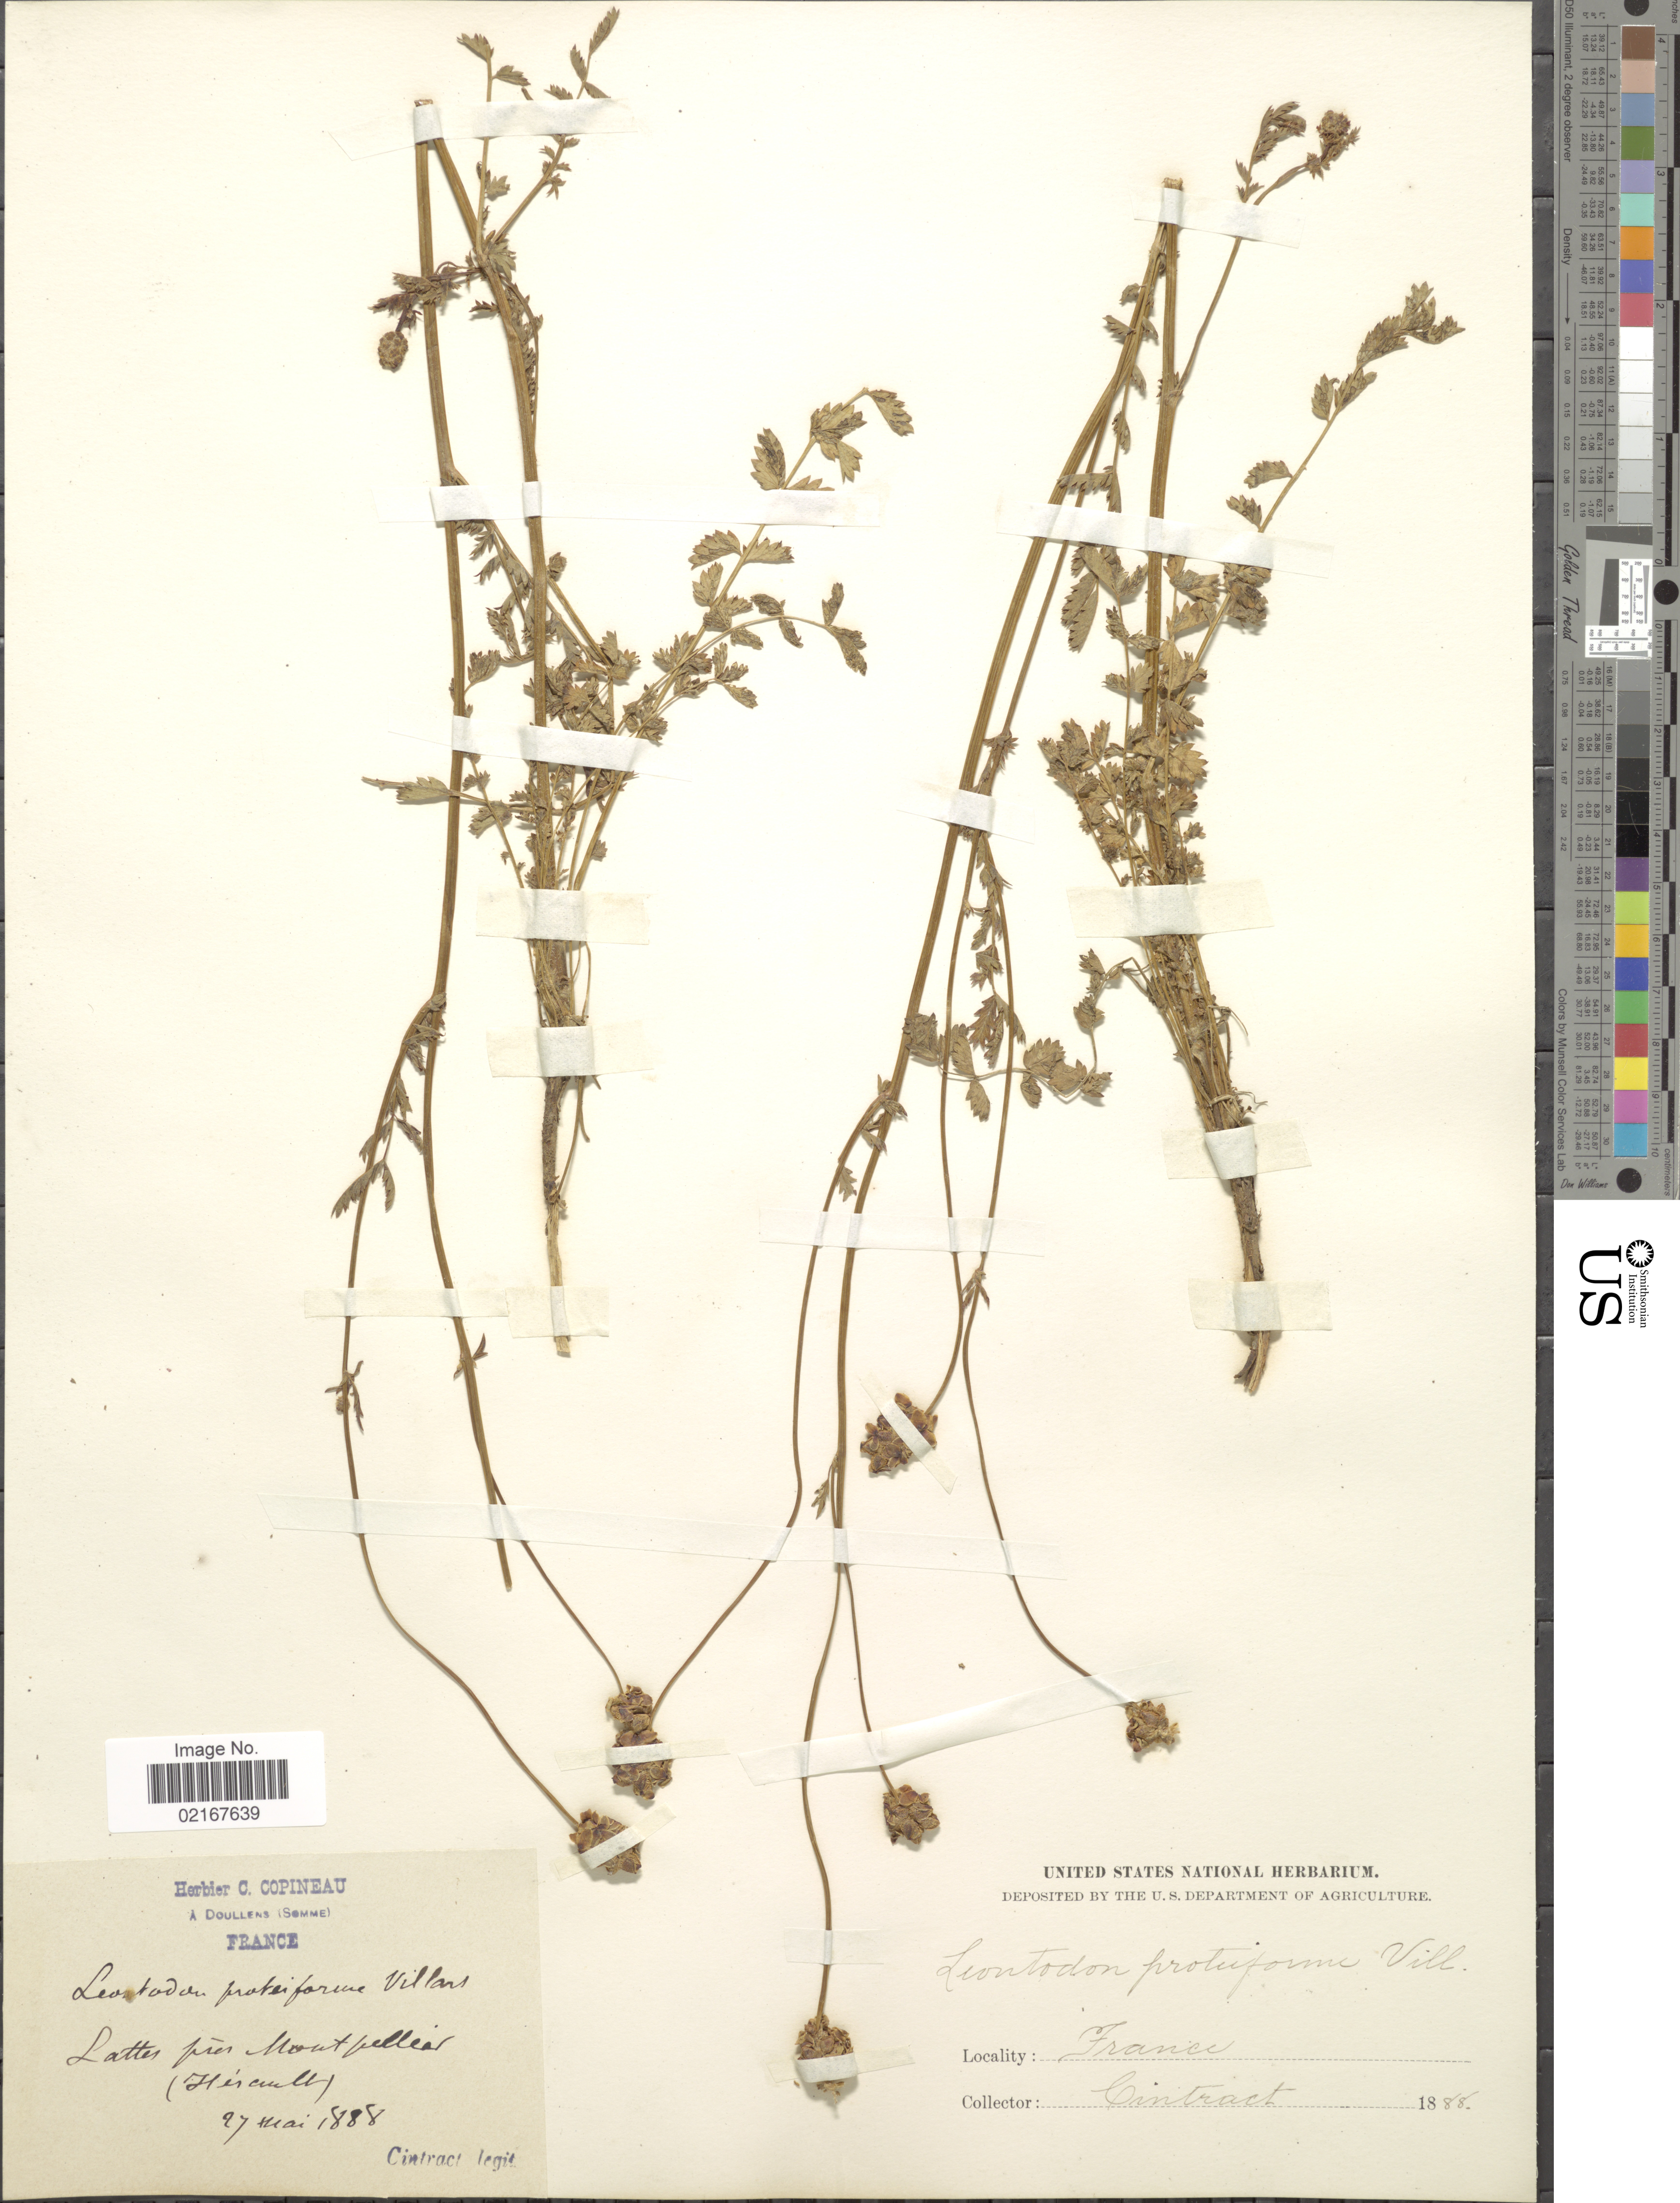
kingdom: Plantae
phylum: Tracheophyta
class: Magnoliopsida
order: Asterales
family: Asteraceae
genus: Leontodon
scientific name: Leontodon hispidus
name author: L.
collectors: Cintract, --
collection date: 1888-05-27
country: France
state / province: Occitanie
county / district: Hérault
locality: Lattes pres Montpellier (Herault)